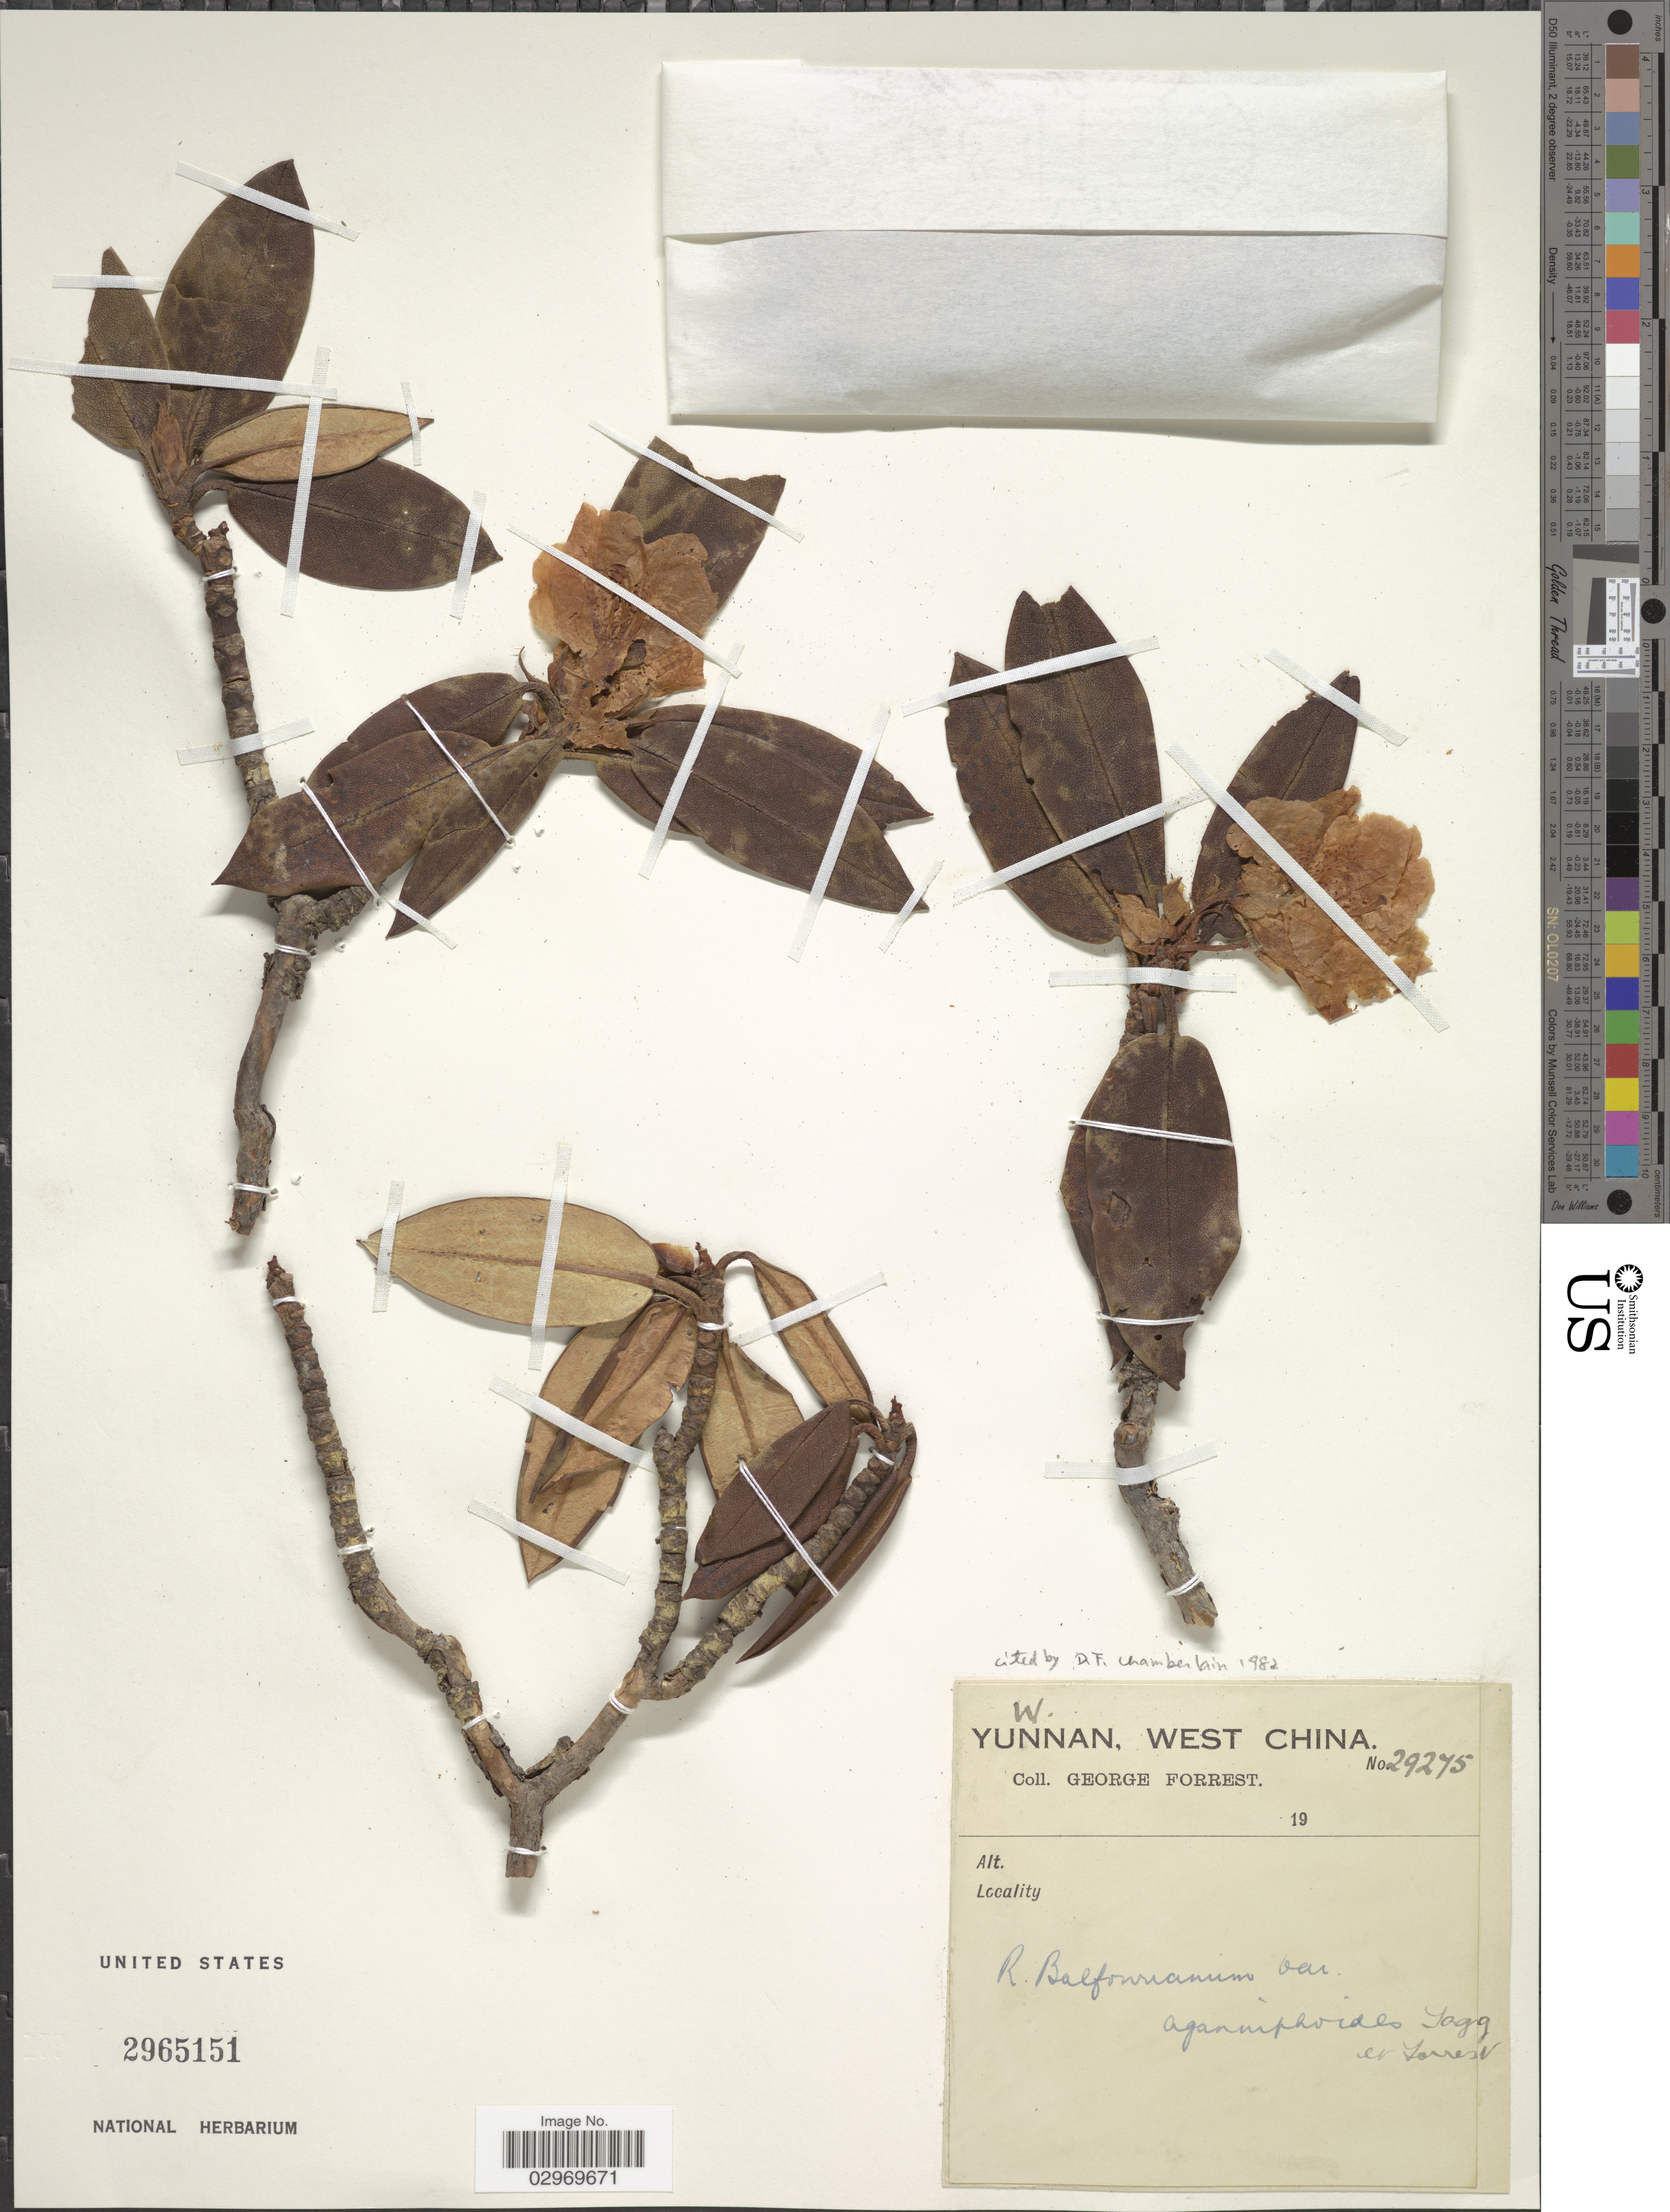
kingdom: Plantae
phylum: Tracheophyta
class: Magnoliopsida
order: Ericales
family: Ericaceae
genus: Rhododendron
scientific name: Rhododendron balfourianum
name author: Diels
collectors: G. Forrest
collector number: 29275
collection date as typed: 19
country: China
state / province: Yunnan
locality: W. Yunnan. West China.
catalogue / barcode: US 2965151